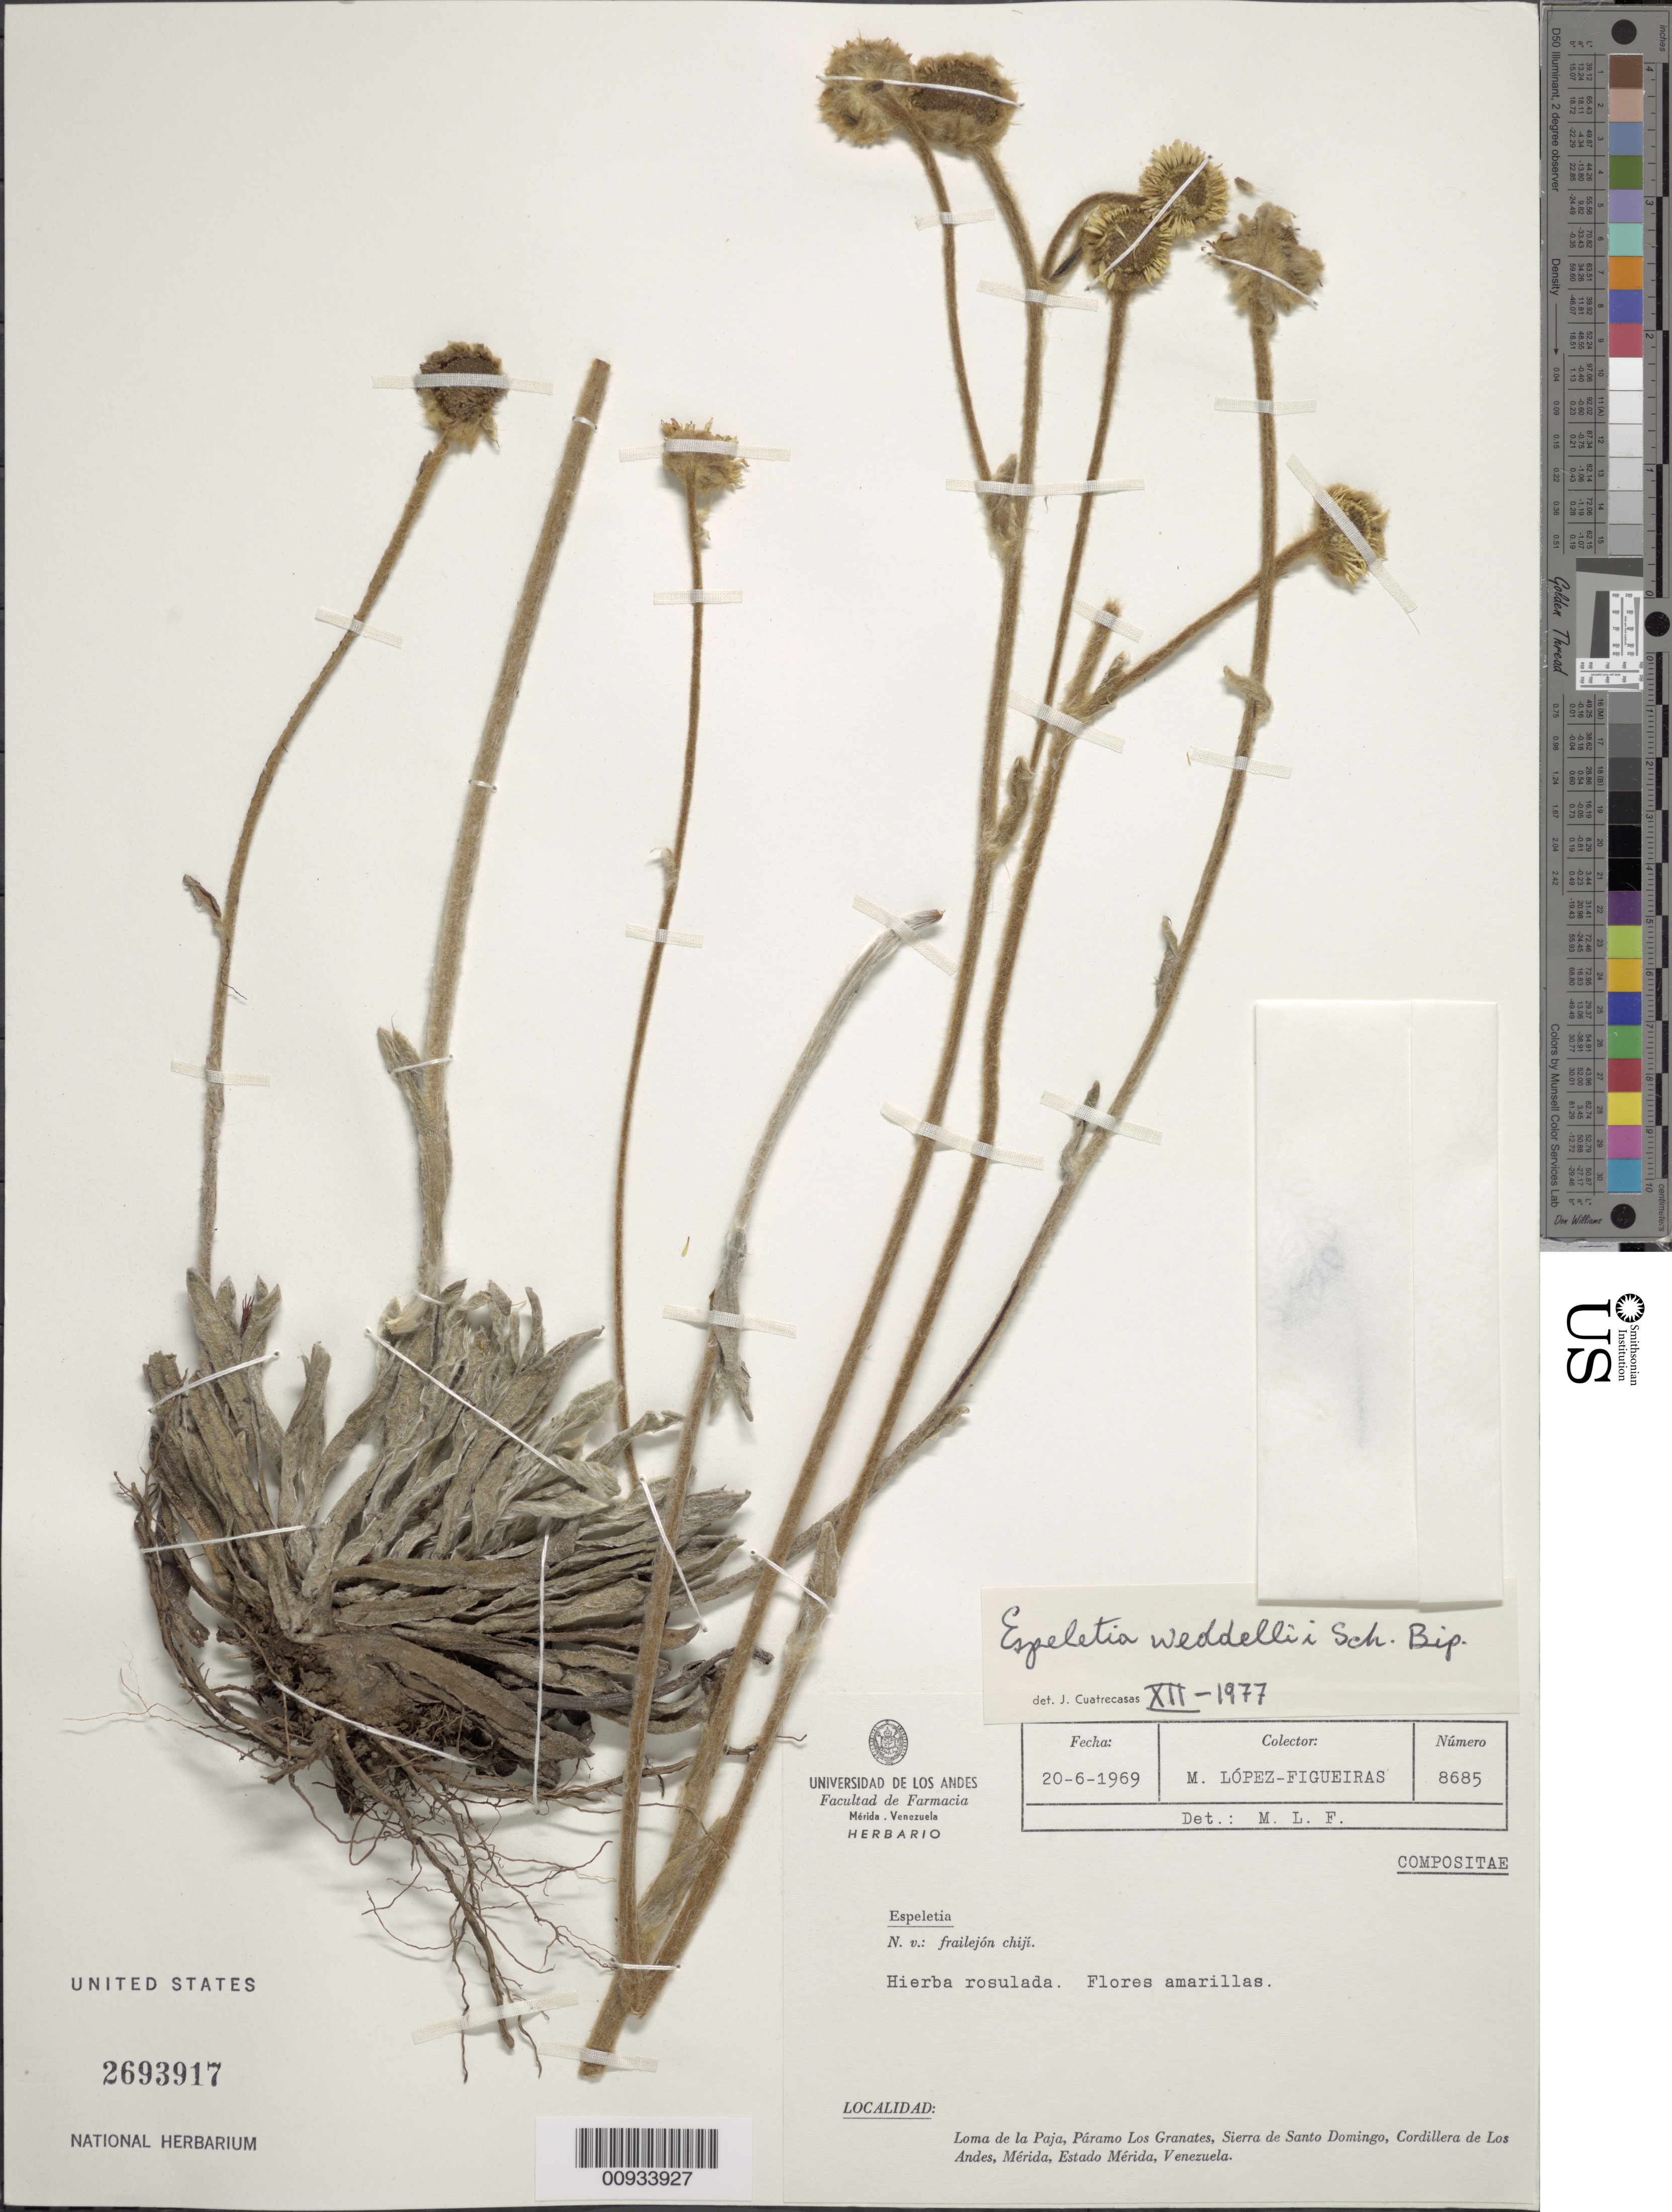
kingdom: Plantae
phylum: Tracheophyta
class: Magnoliopsida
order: Asterales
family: Asteraceae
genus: Espeletia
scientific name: Espeletia weddellii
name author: Sch. Bip. ex Wedd.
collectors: M. López Figueiras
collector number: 8685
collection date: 1969-06-20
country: Venezuela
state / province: Mérida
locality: Páramo de Los Granates. Loma de Paja, Sierra Nevada de Santo Domingo.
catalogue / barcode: US 2693917